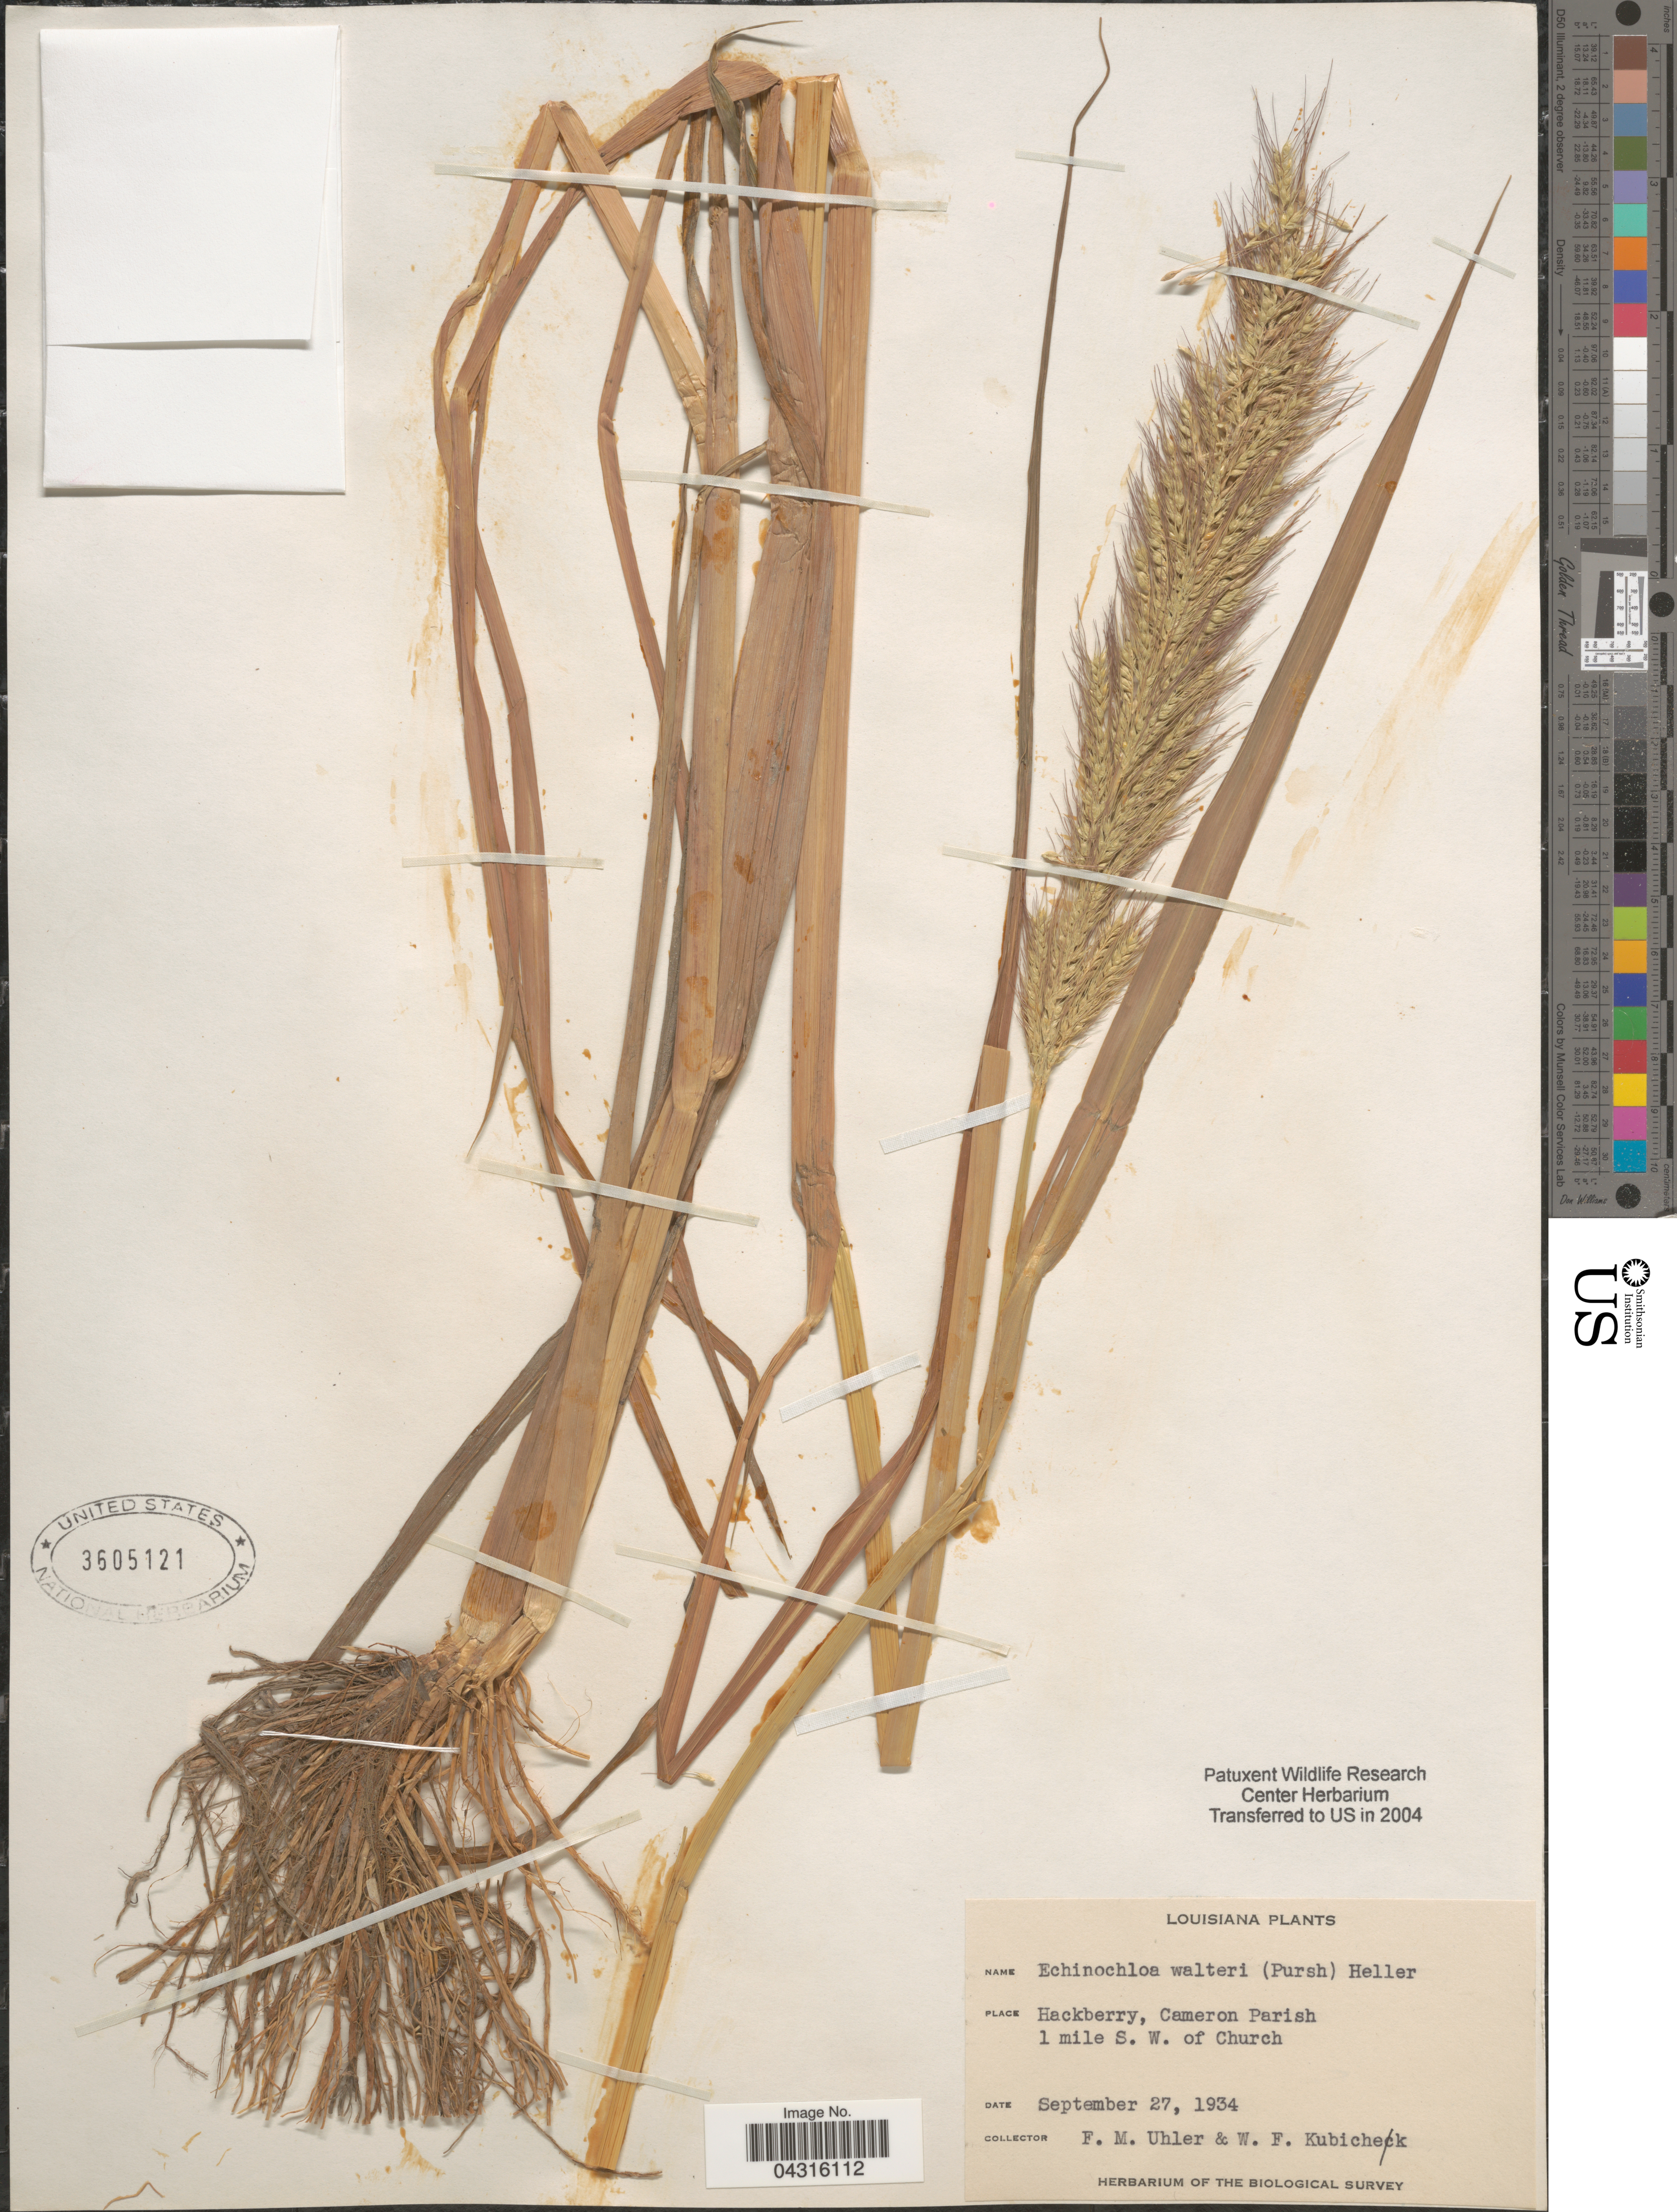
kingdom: Plantae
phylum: Tracheophyta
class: Liliopsida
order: Poales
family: Poaceae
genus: Echinochloa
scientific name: Echinochloa walteri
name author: (Pursh) A. Heller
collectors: F. M. Uhler & W. Kubichek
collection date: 1934-09-27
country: United States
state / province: Louisiana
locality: Hackberry, Cameron Parish 1 mile S. W. of Church. The Biological Survey.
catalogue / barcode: US 3605121